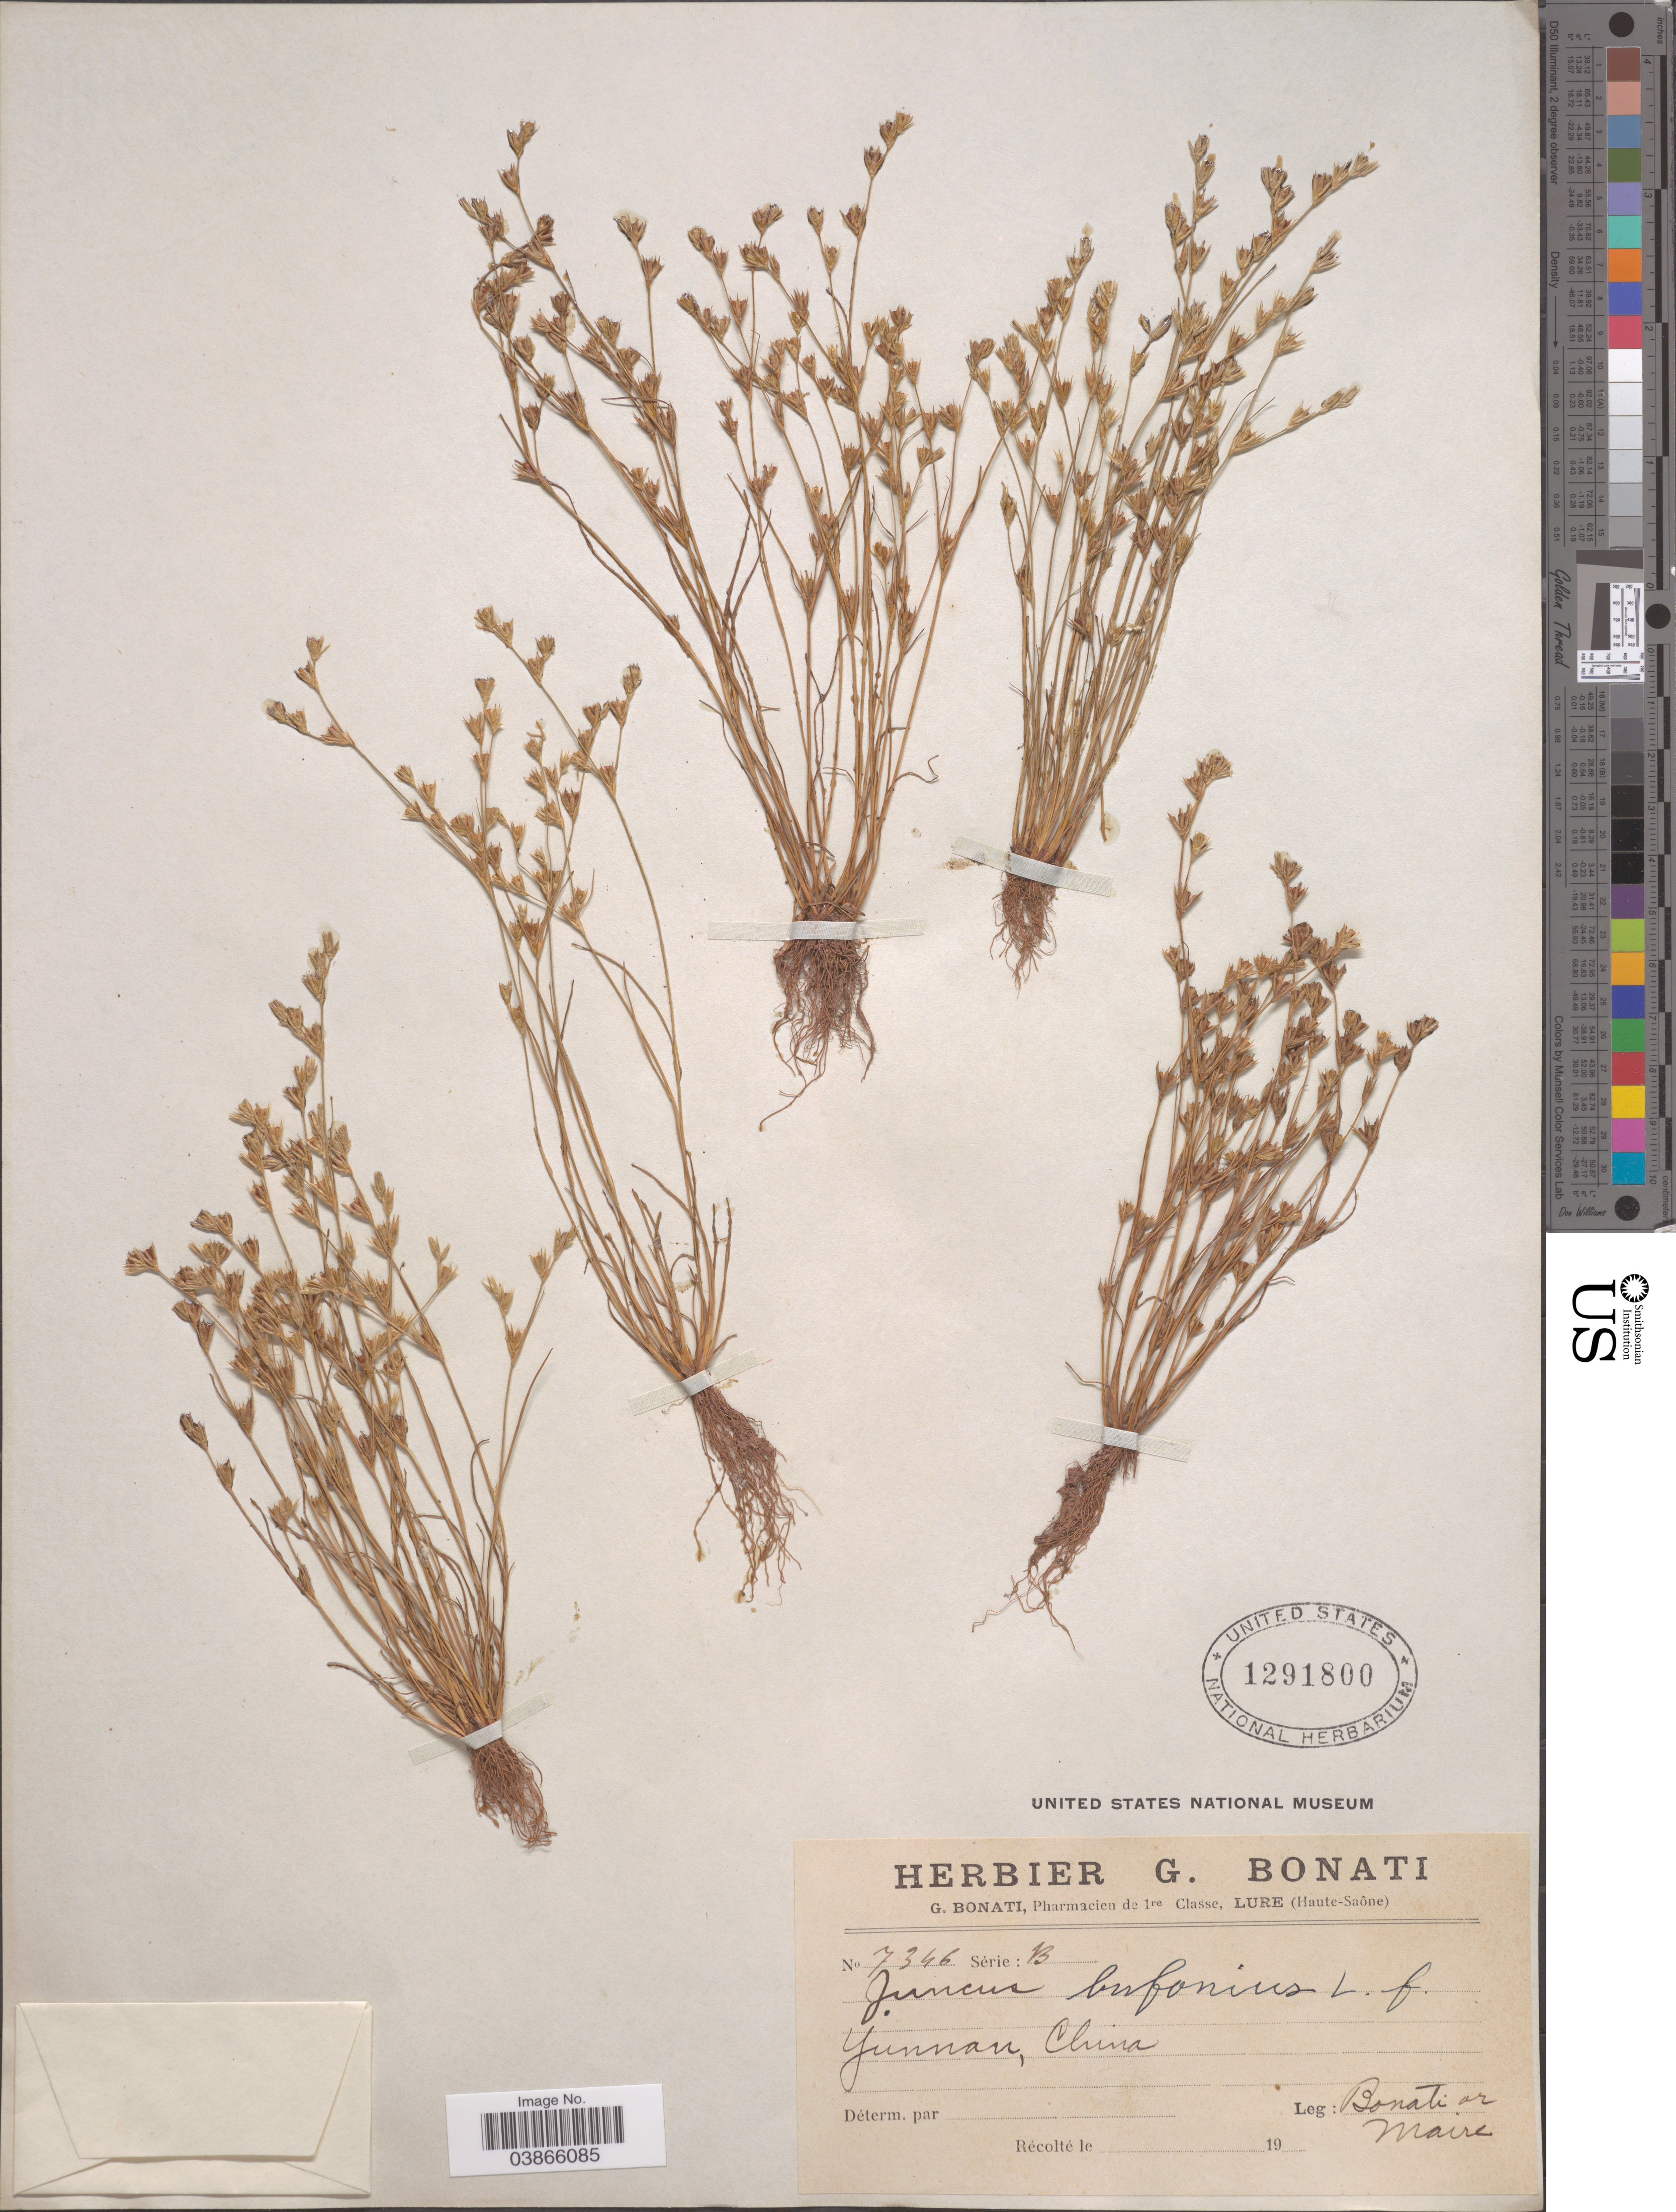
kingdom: Plantae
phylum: Tracheophyta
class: Liliopsida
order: Poales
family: Juncaceae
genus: Juncus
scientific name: Juncus bufonius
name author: L.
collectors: G. Bonati & Maire, --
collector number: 7346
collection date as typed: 19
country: China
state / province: Yunnan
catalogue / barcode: US 1291800